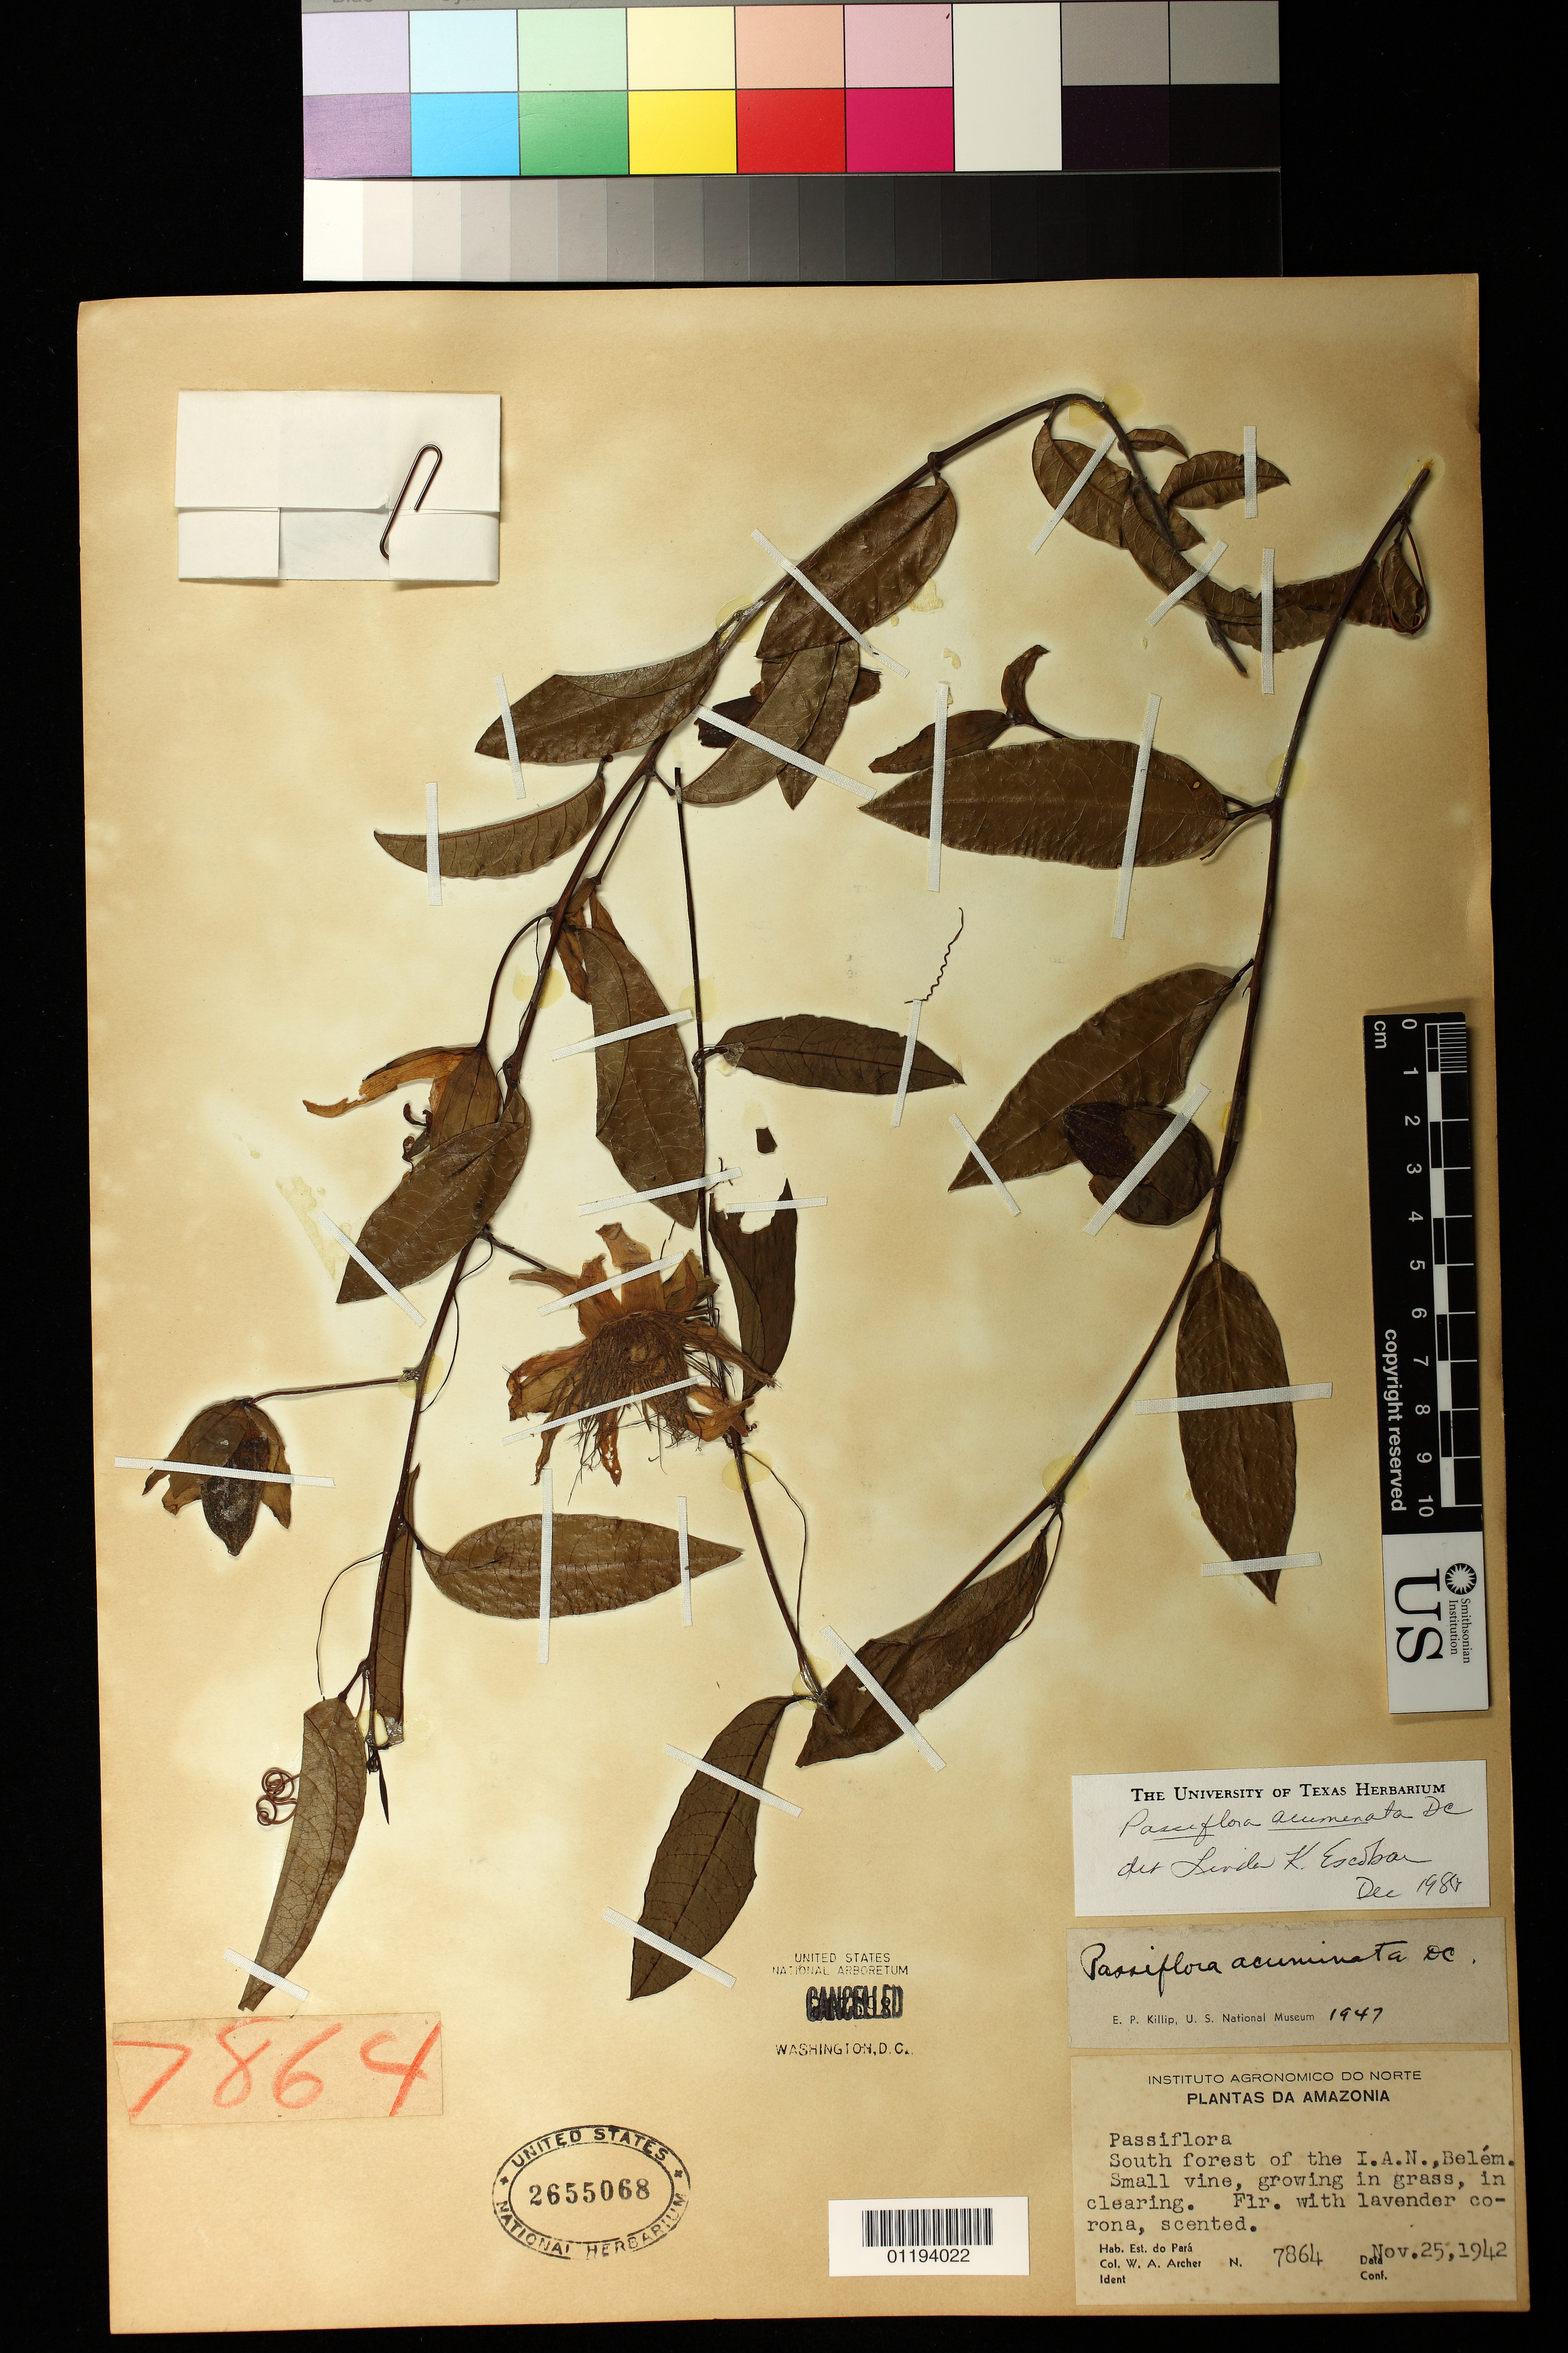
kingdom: Plantae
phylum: Tracheophyta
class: Magnoliopsida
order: Malpighiales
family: Passifloraceae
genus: Passiflora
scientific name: Passiflora acuminata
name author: DC.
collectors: W. A. Archer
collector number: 7864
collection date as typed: Nov 25 1942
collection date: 1942-11-25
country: Brazil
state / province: Pará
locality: South forest of the I.A.N., Belém.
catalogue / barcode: US 2655068